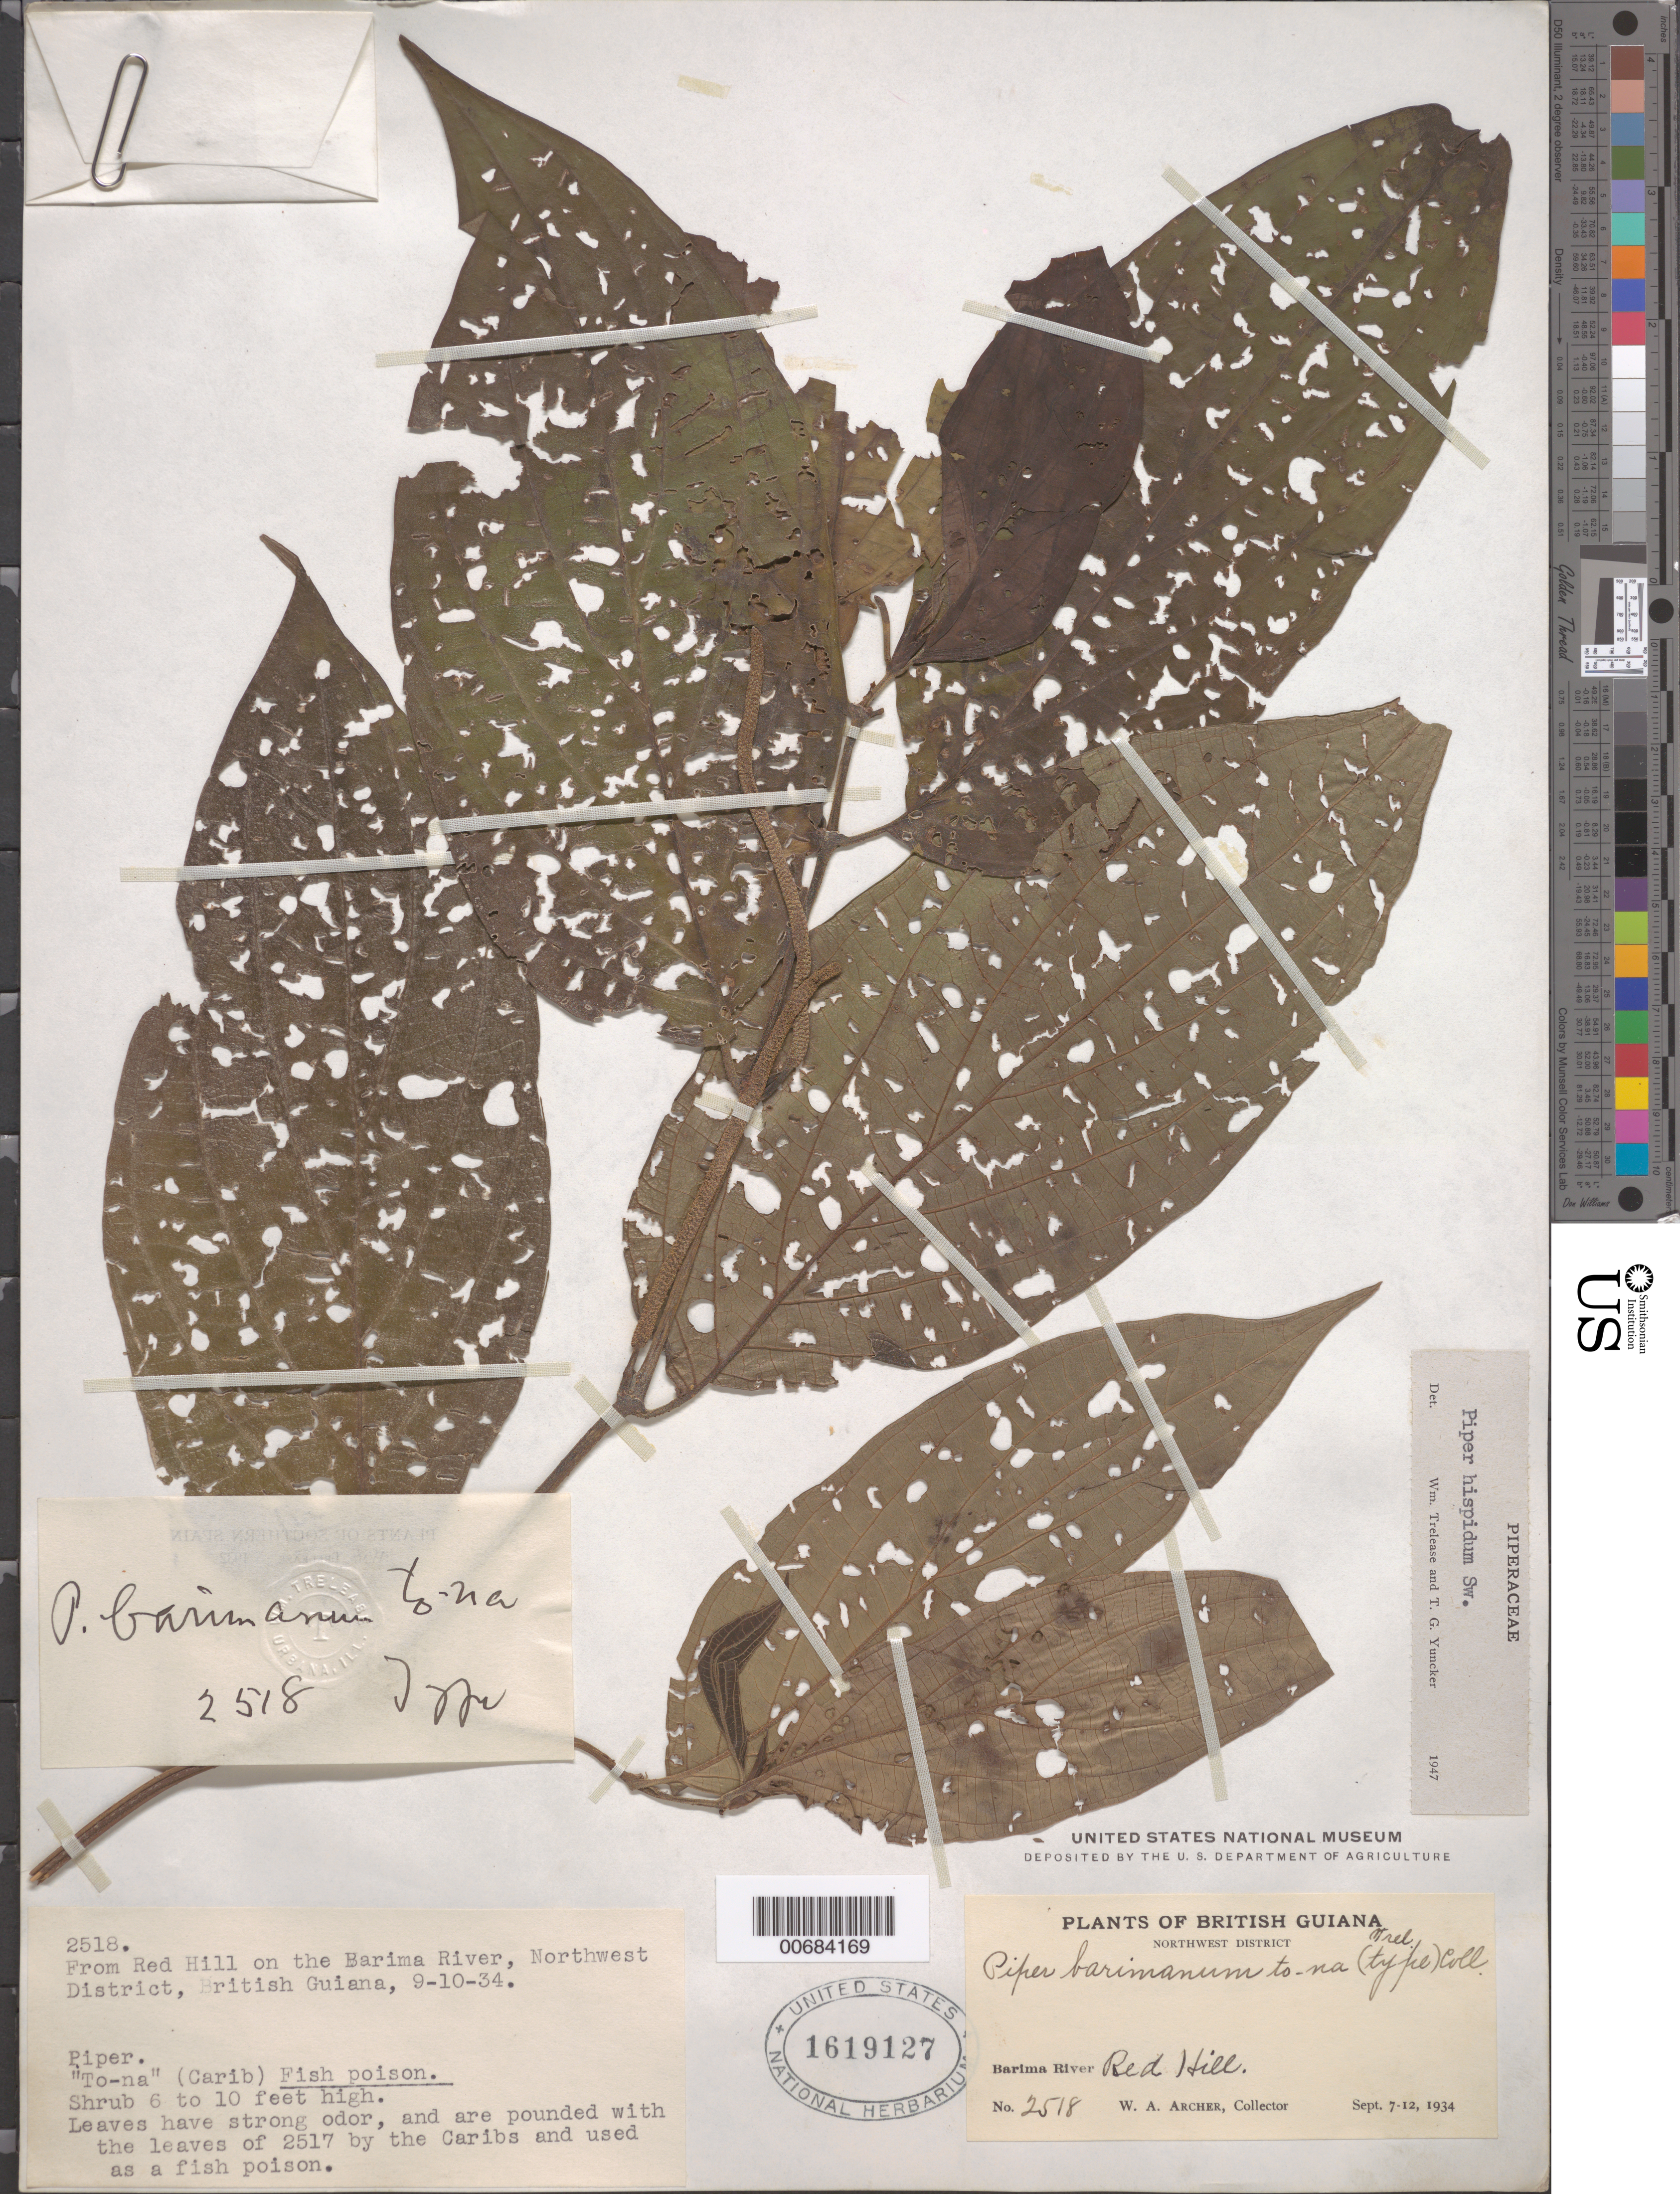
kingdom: Plantae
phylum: Tracheophyta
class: Magnoliopsida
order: Piperales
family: Piperaceae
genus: Piper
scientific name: Piper hispidum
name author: Sw.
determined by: Trelease, W.; Yuncker, T. G.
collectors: W. A. Archer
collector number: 2518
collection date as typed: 7-Sep-34 to 12-Sep-34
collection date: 1934-09-07/1934-09-12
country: Guyana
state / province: Barima-Waini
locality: Barima R., Red Hill, NW Dist.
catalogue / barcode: US 1619127